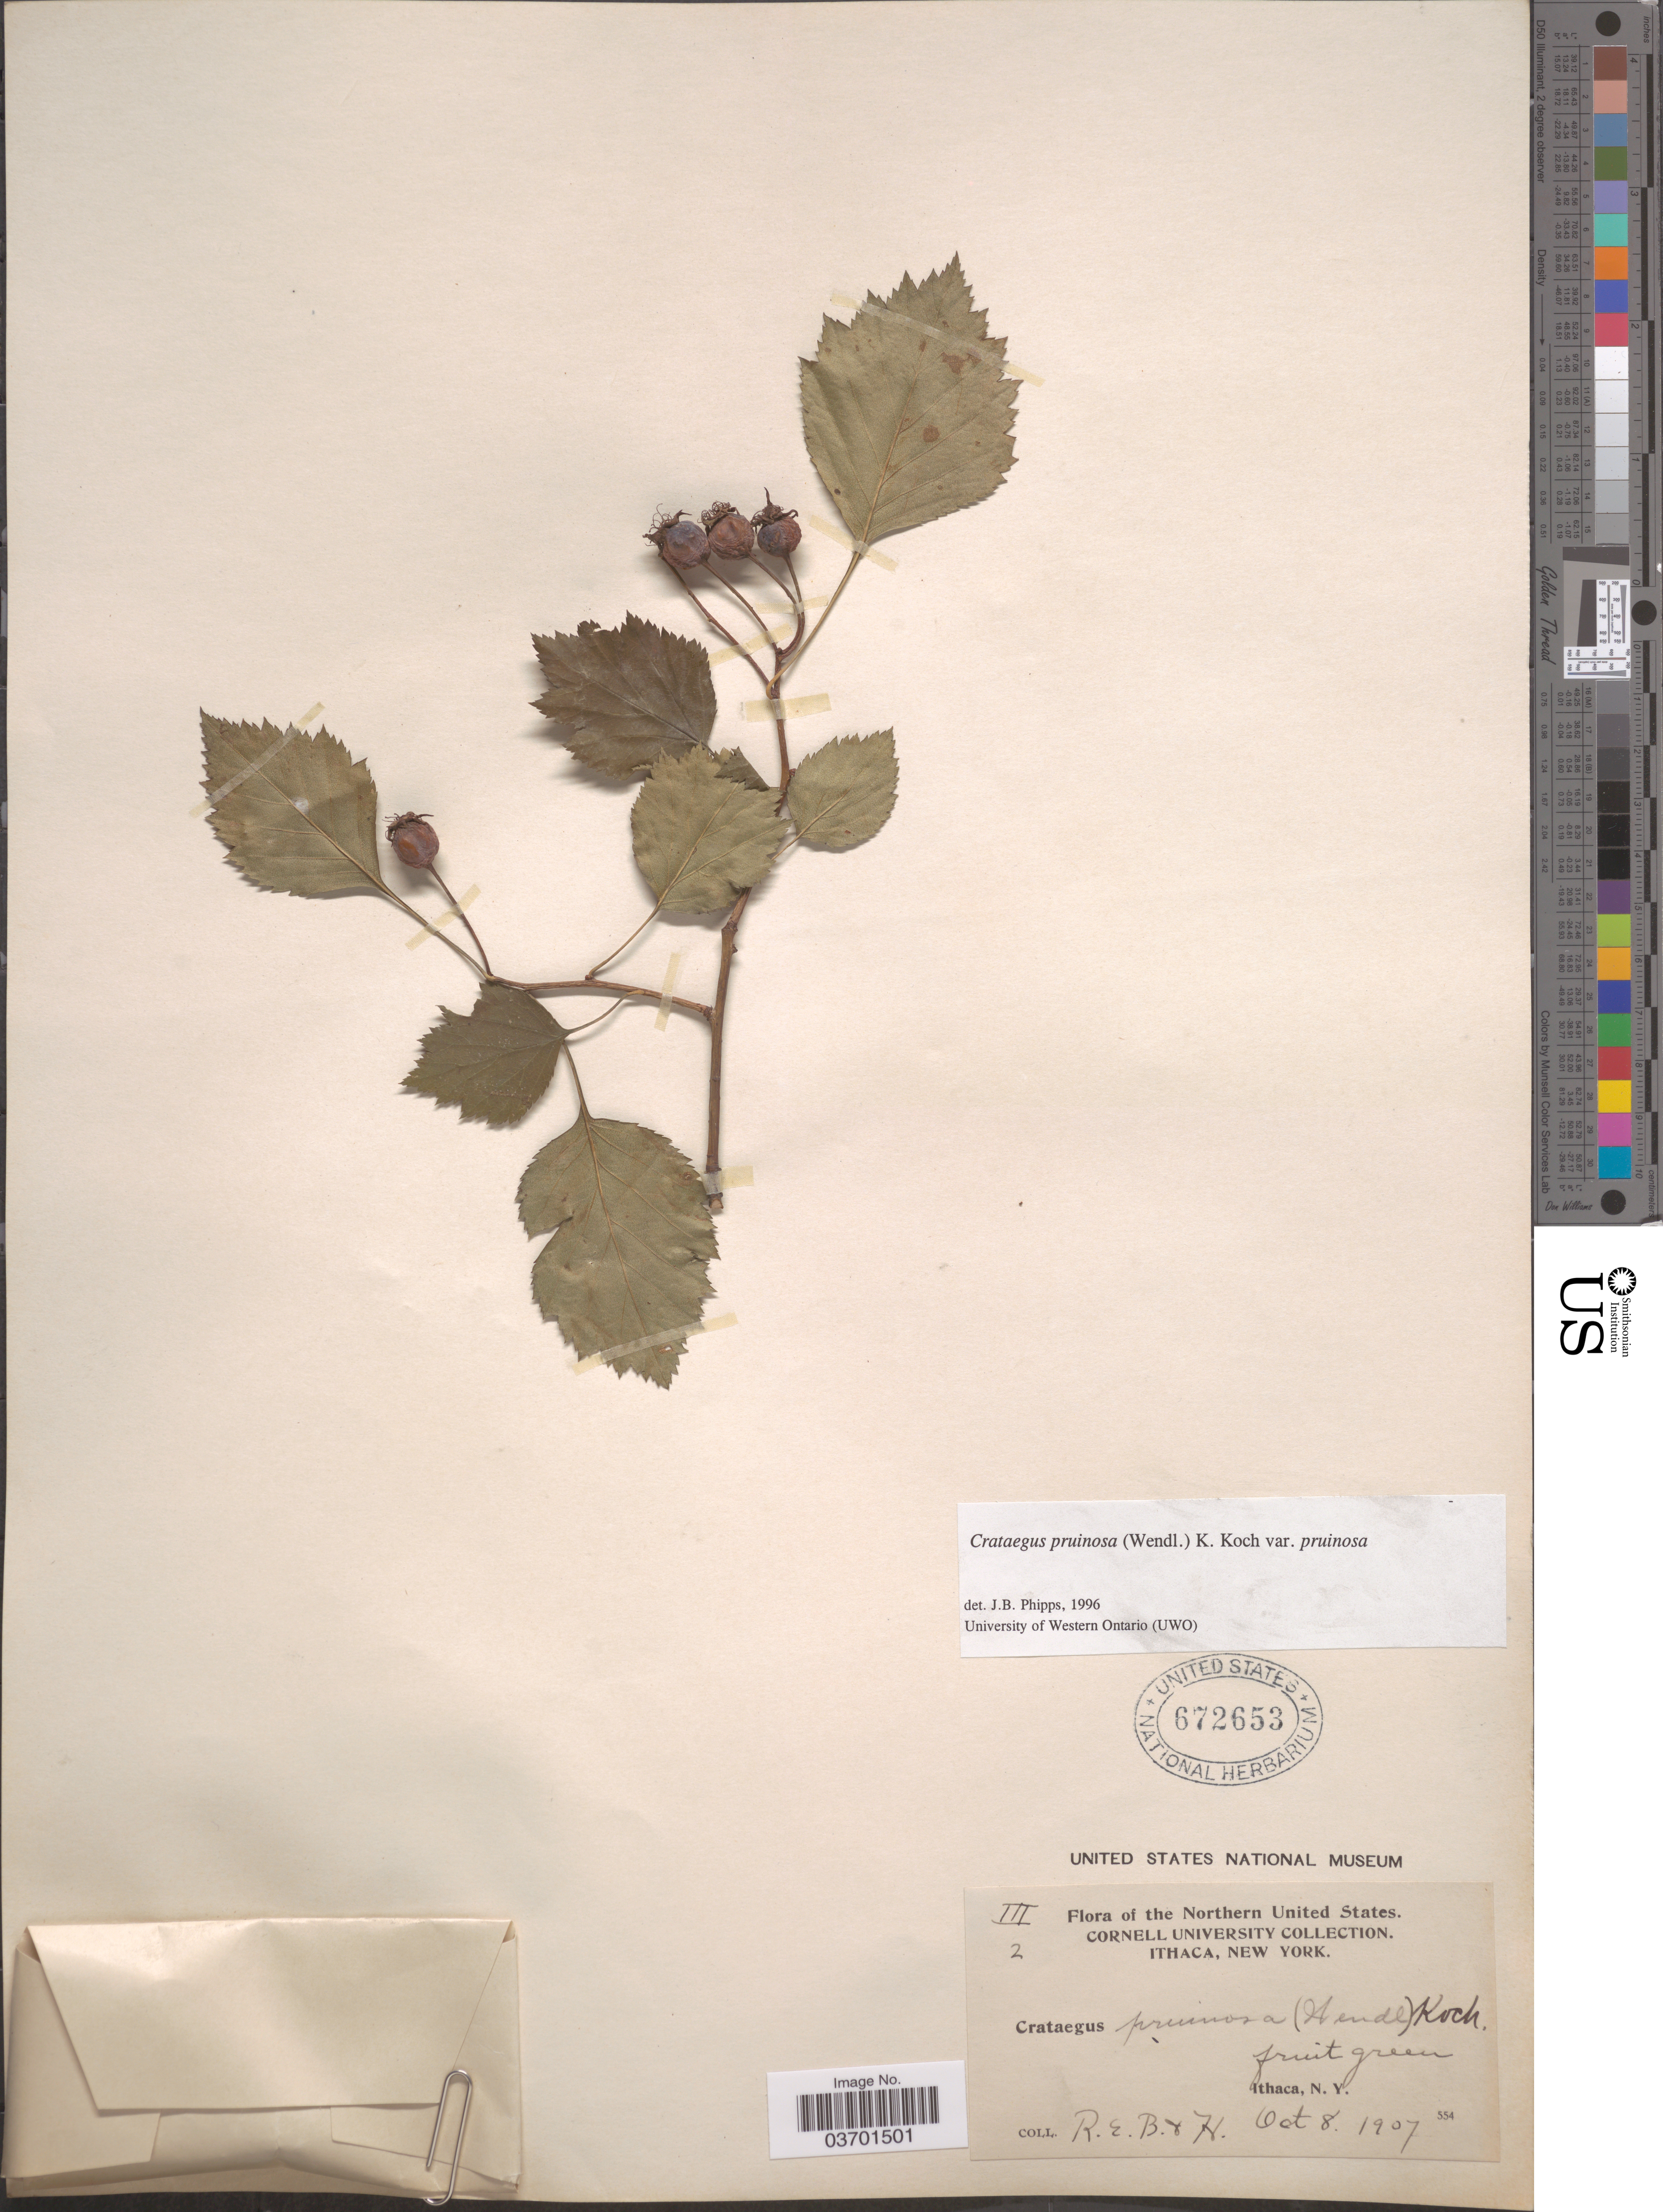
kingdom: Plantae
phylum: Tracheophyta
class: Magnoliopsida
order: Rosales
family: Rosaceae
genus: Crataegus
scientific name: Crataegus pruinosa var. pruinosa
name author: (H.L. Wendl.) K. Koch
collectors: R.E.B.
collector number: III/2?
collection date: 1907-10-08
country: United States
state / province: New York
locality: Ithaca.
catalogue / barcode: US 672653